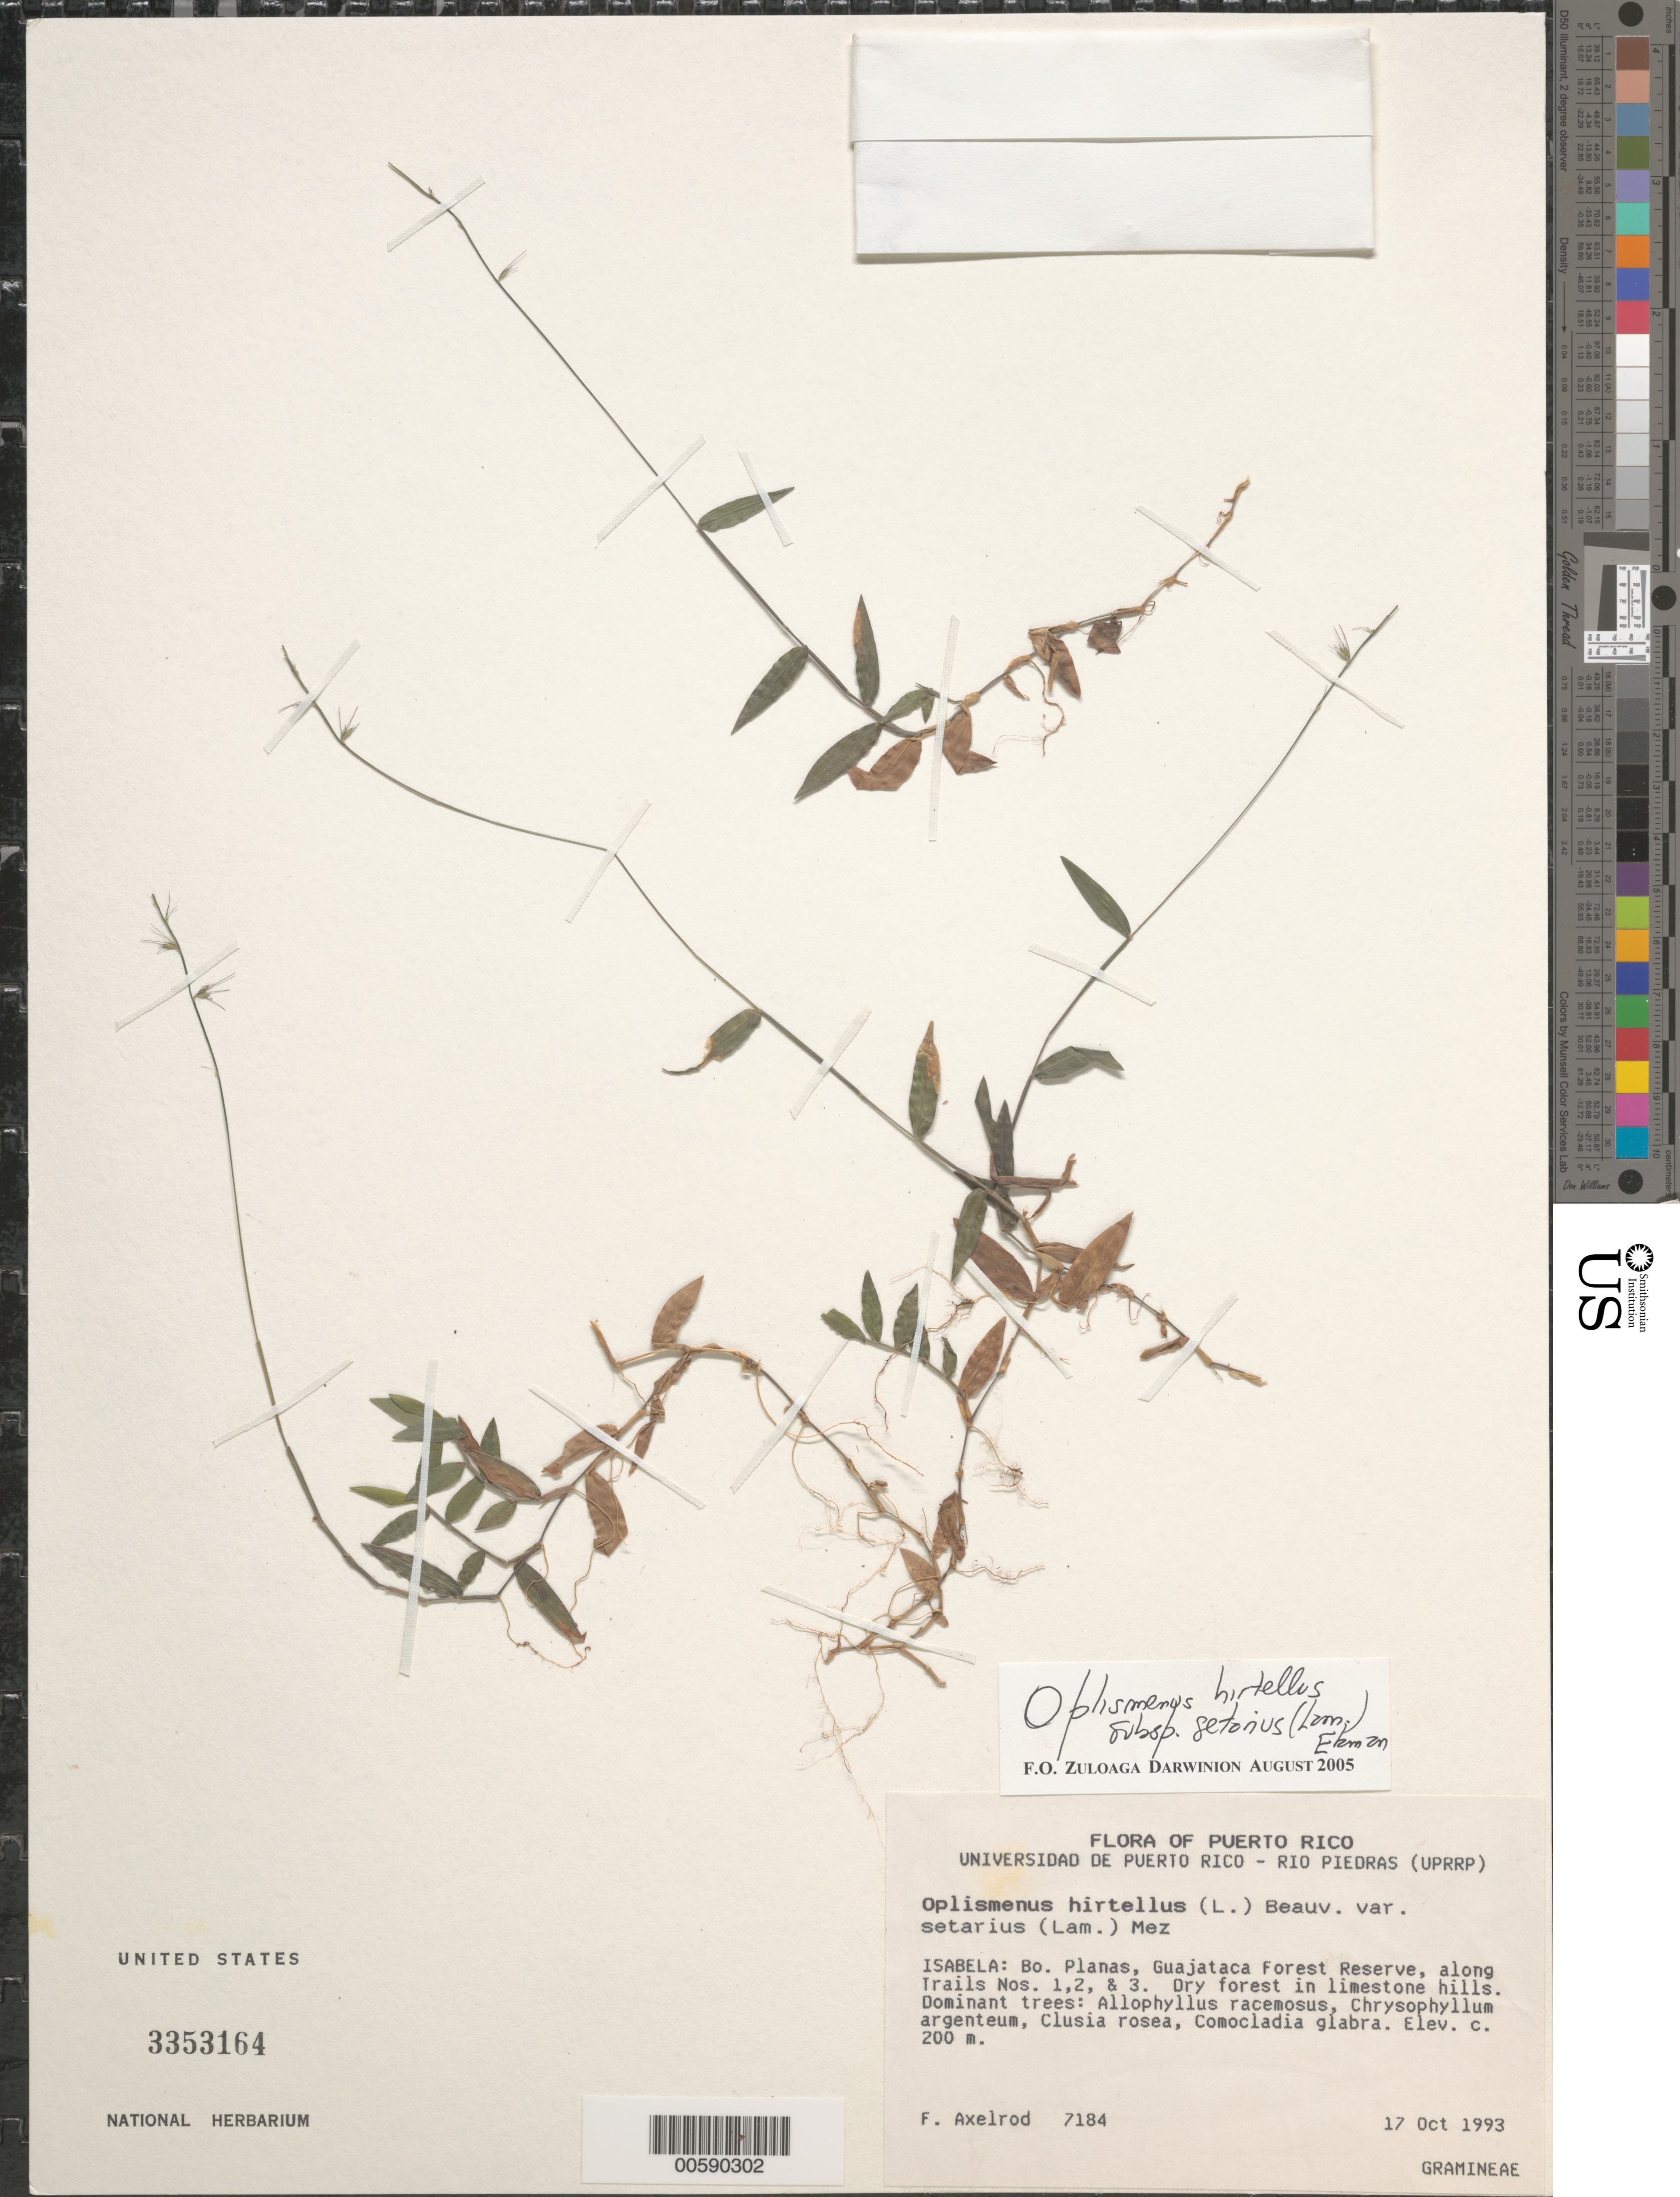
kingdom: Plantae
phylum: Tracheophyta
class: Liliopsida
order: Poales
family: Poaceae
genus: Oplismenus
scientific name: Oplismenus hirtellus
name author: (L.) P. Beauv.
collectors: F. Axelrod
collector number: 7184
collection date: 1993-10-17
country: Puerto Rico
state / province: Isabela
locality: Bo. Planas, Guajataca Forest Reserve, along Trails Nos. 1,2, & 3.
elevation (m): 200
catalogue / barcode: US 3353164